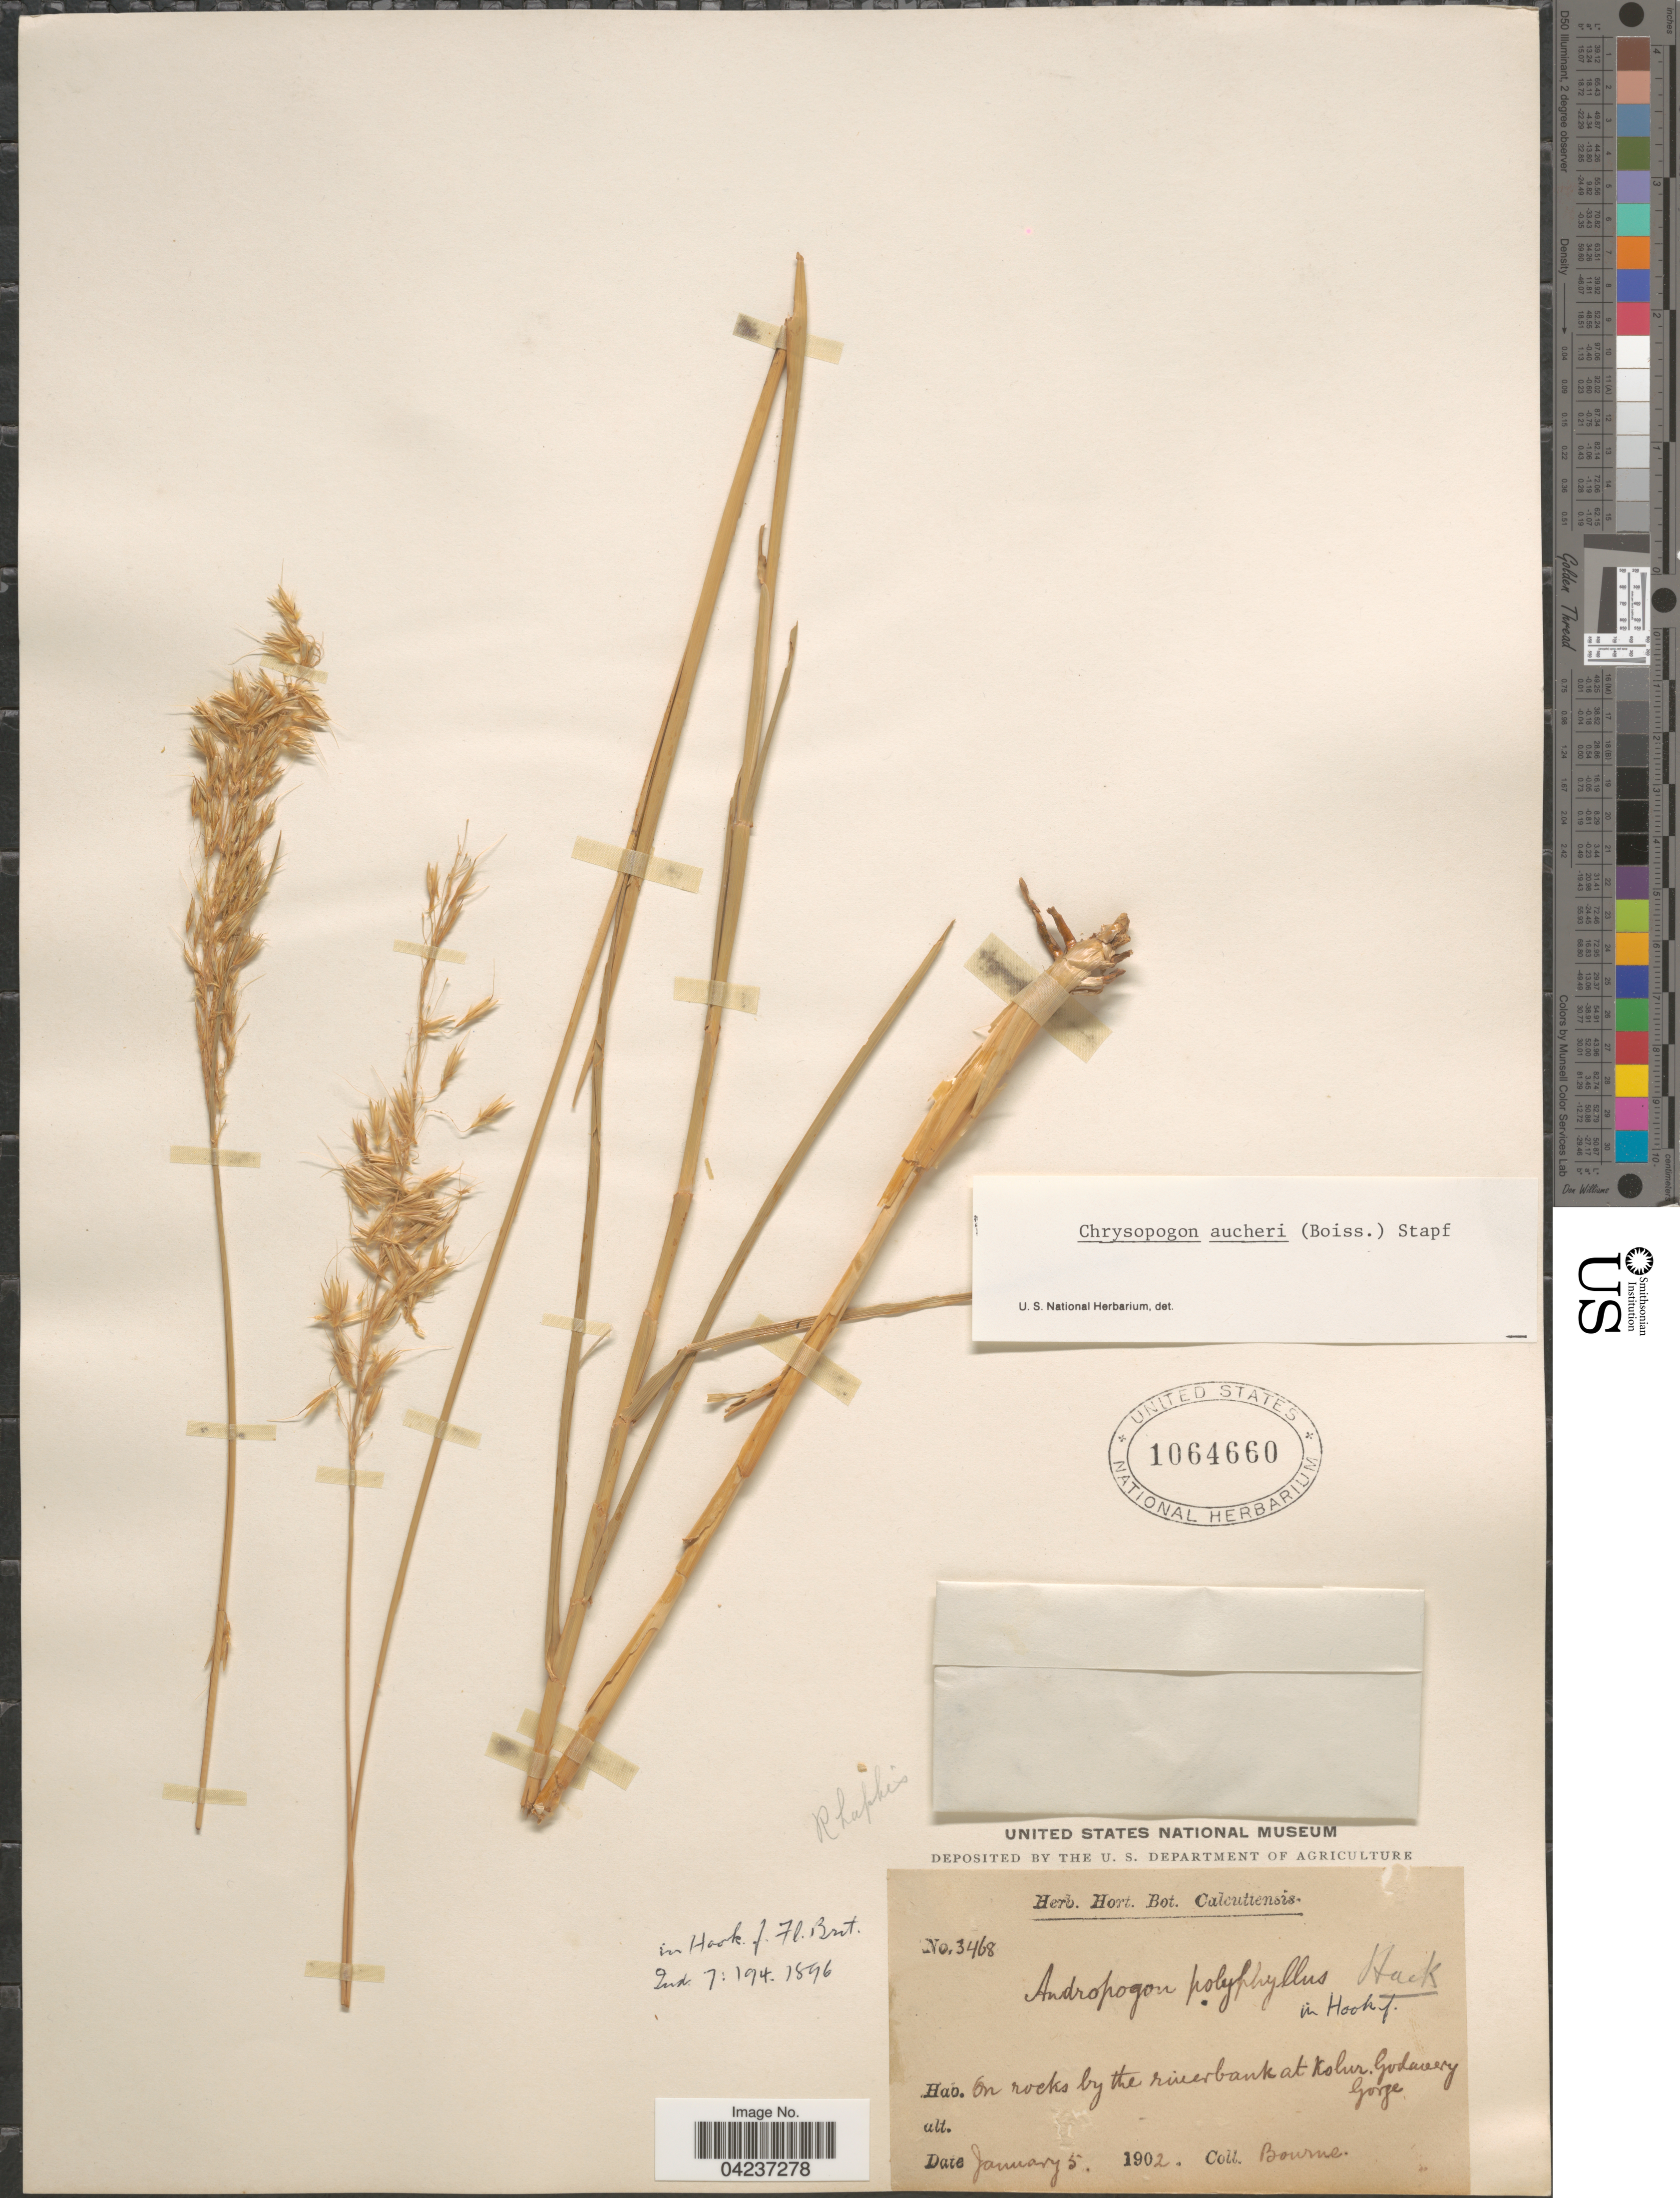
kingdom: Plantae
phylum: Tracheophyta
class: Liliopsida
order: Poales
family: Poaceae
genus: Chrysopogon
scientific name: Chrysopogon aucheri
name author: (Boiss.) Stapf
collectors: -- Bourne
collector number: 3468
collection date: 1902-01-05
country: India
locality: On rocks by the riverbank at Kolur. Godavery Gorge.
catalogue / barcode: US 1064660